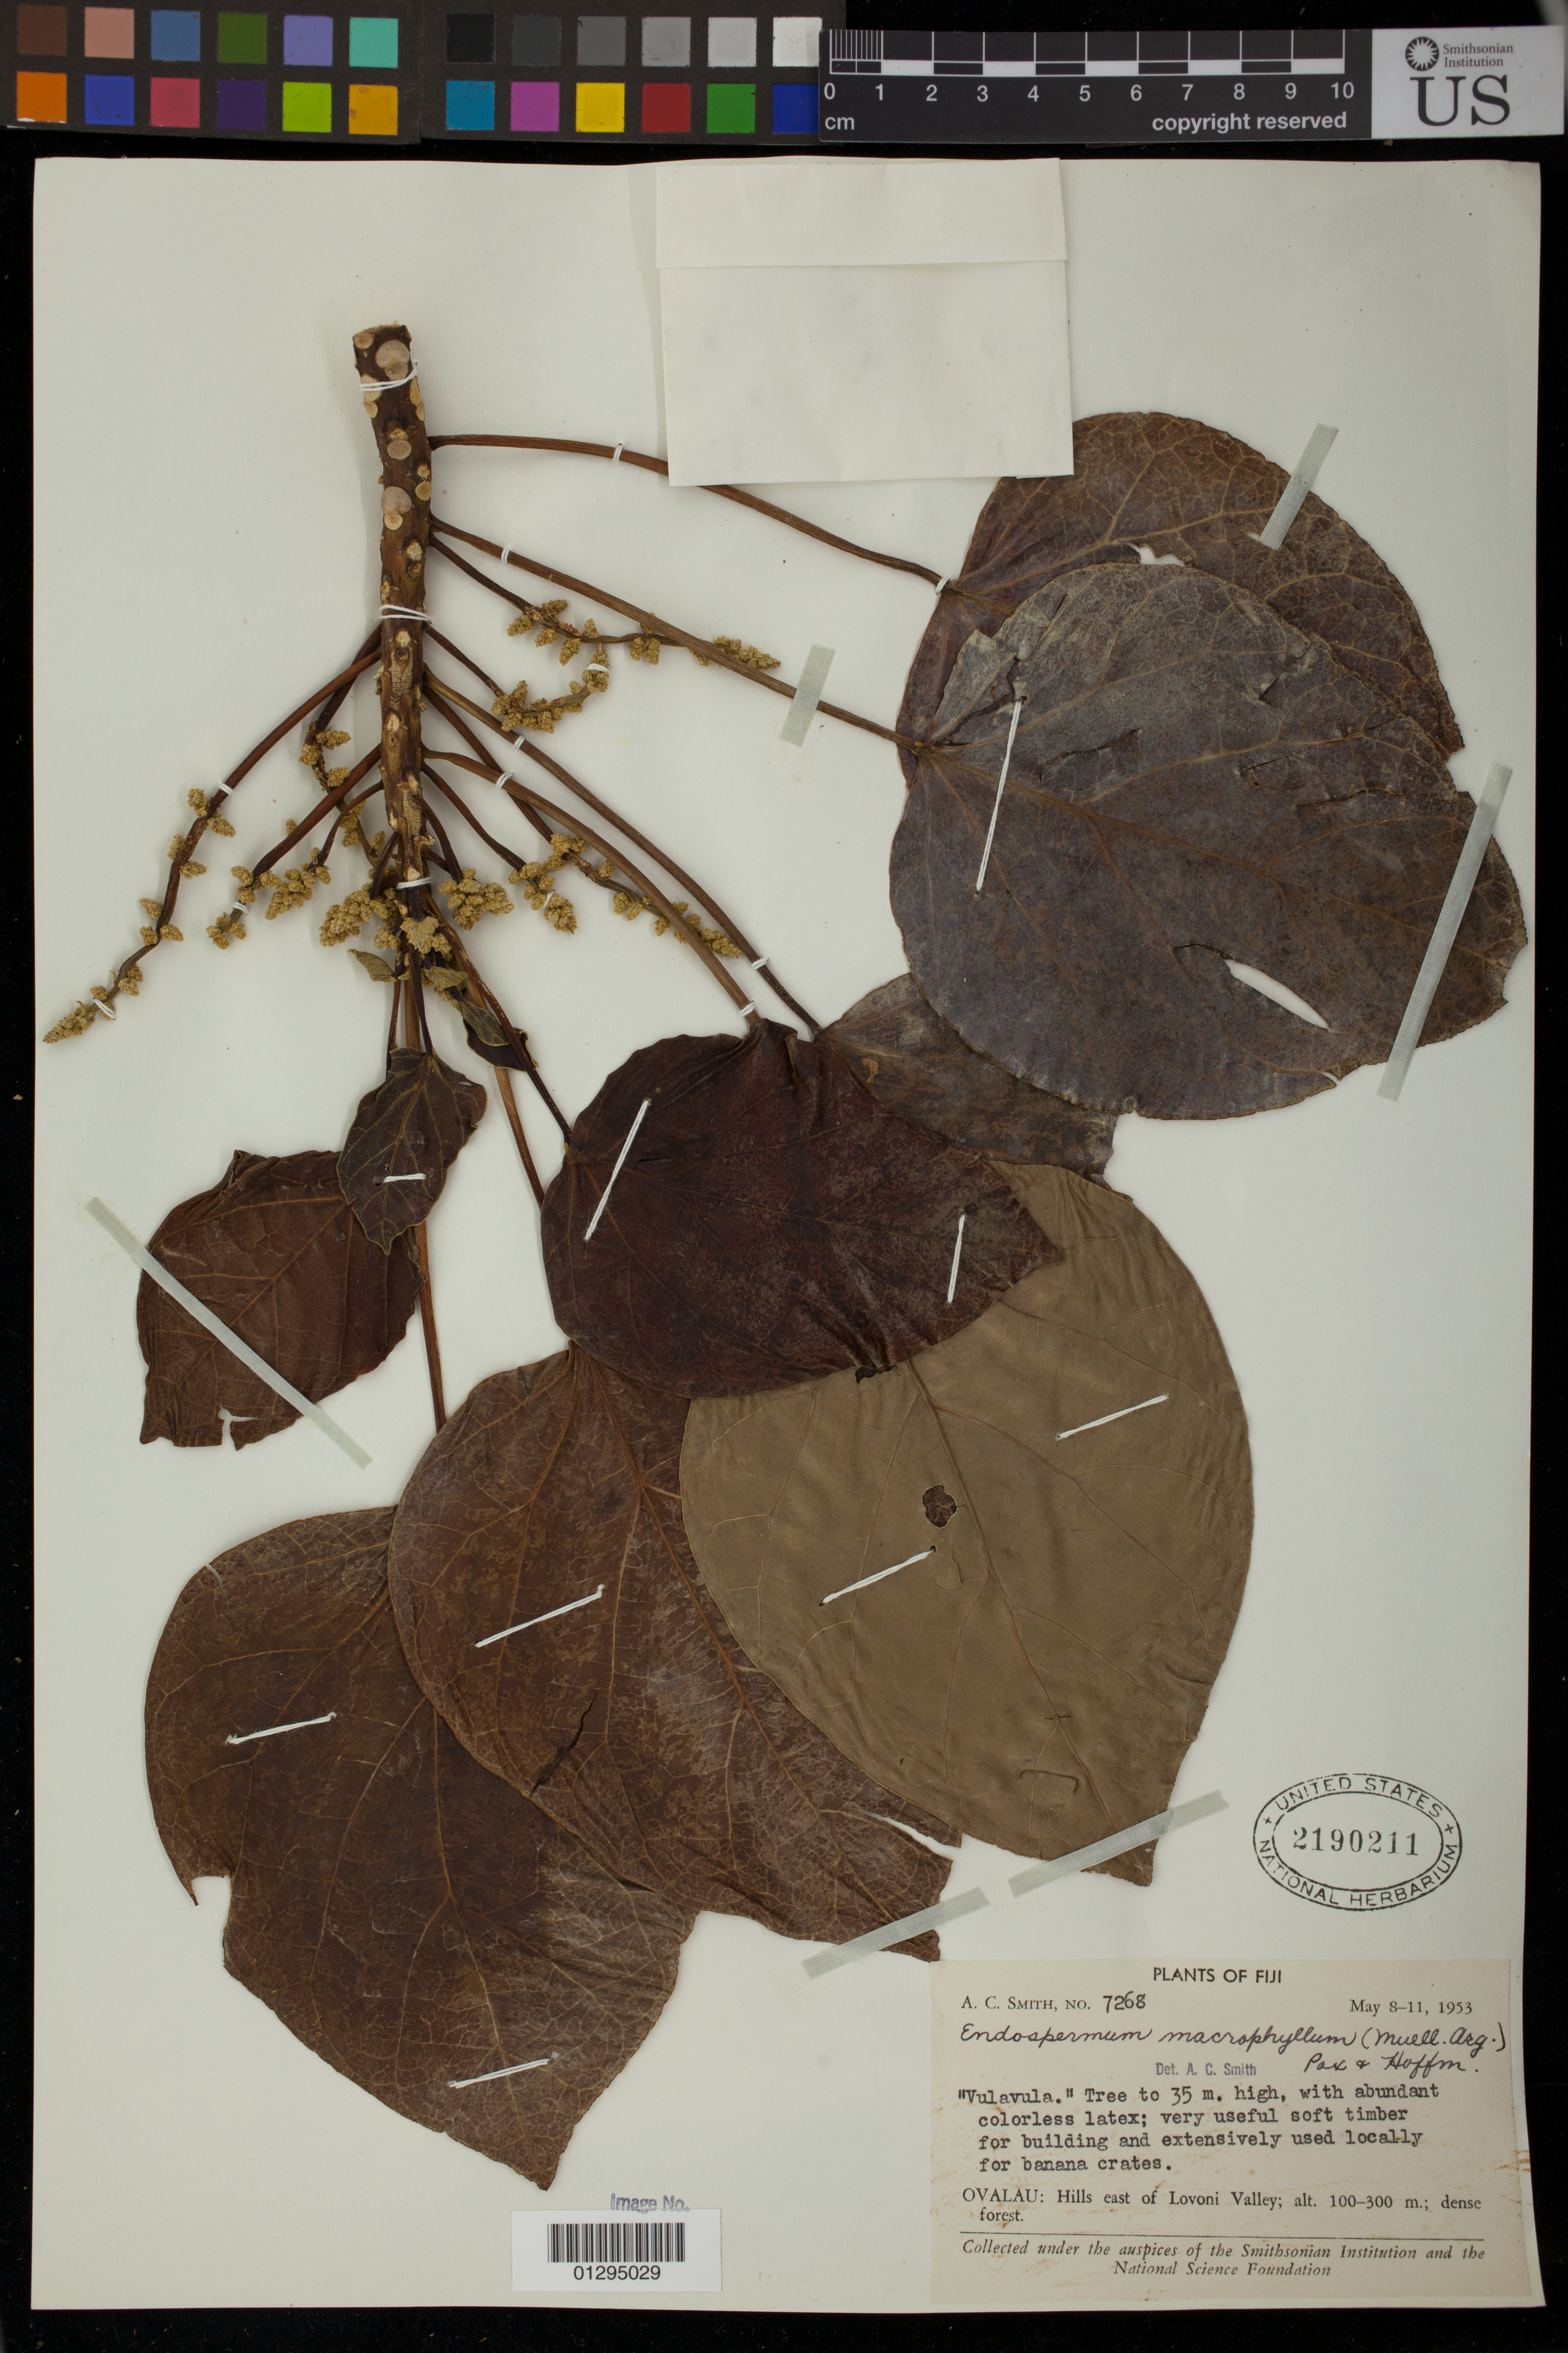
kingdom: Plantae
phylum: Tracheophyta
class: Magnoliopsida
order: Malpighiales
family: Euphorbiaceae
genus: Endospermum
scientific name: Endospermum macrophyllum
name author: (Müll. Arg.) Pax & Hoffm.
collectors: A. C. Smith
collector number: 7268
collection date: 1953-05-08/1953-05-11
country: Fiji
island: Ovalau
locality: Ovalau: Hills east of Lovoni Valley.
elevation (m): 100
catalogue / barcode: US 2190211